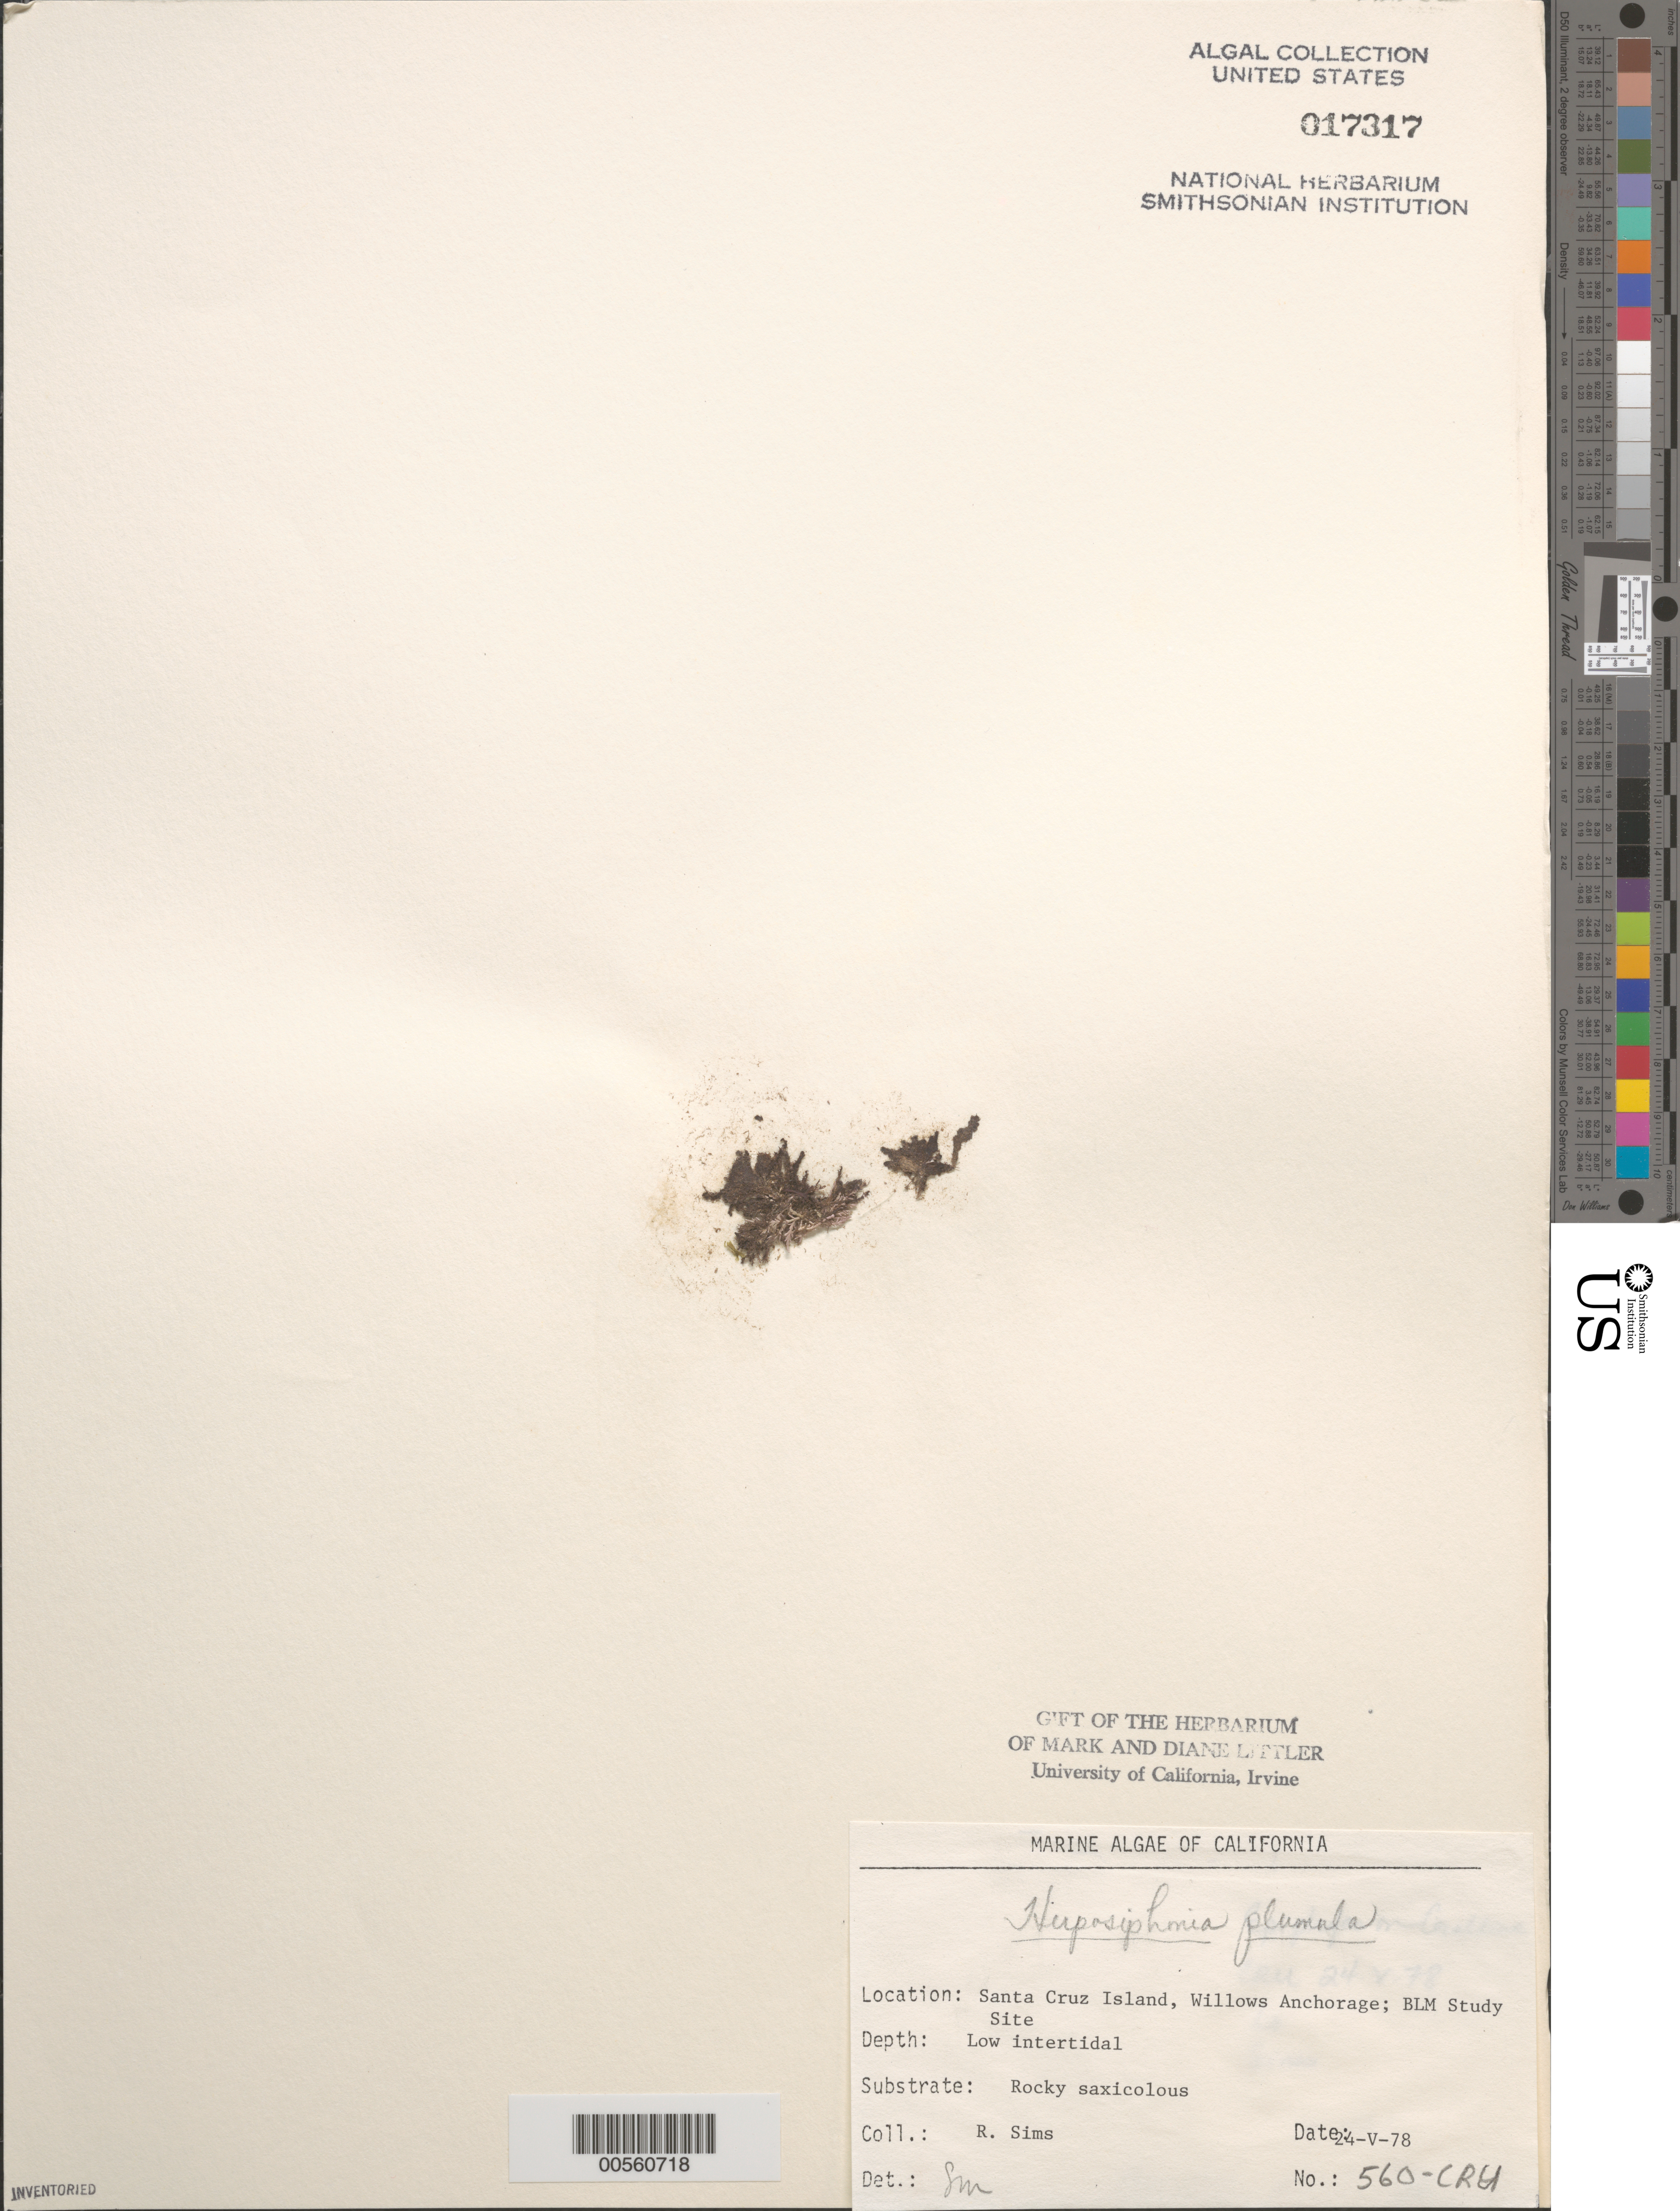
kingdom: Plantae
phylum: Rhodophyta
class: Florideophyceae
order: Ceramiales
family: Rhodomelaceae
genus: Herposiphonia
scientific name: Herposiphonia plumula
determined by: Murray, S. N.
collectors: R. H. Sims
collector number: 560-cru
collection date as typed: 24 May 1978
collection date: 1978-05-24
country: United States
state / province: California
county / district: Santa Barbara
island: Santa Cruz Island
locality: Willows Anchorage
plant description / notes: BLM-SOCALBIGHT Rocky Intertidal Survey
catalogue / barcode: US 17317